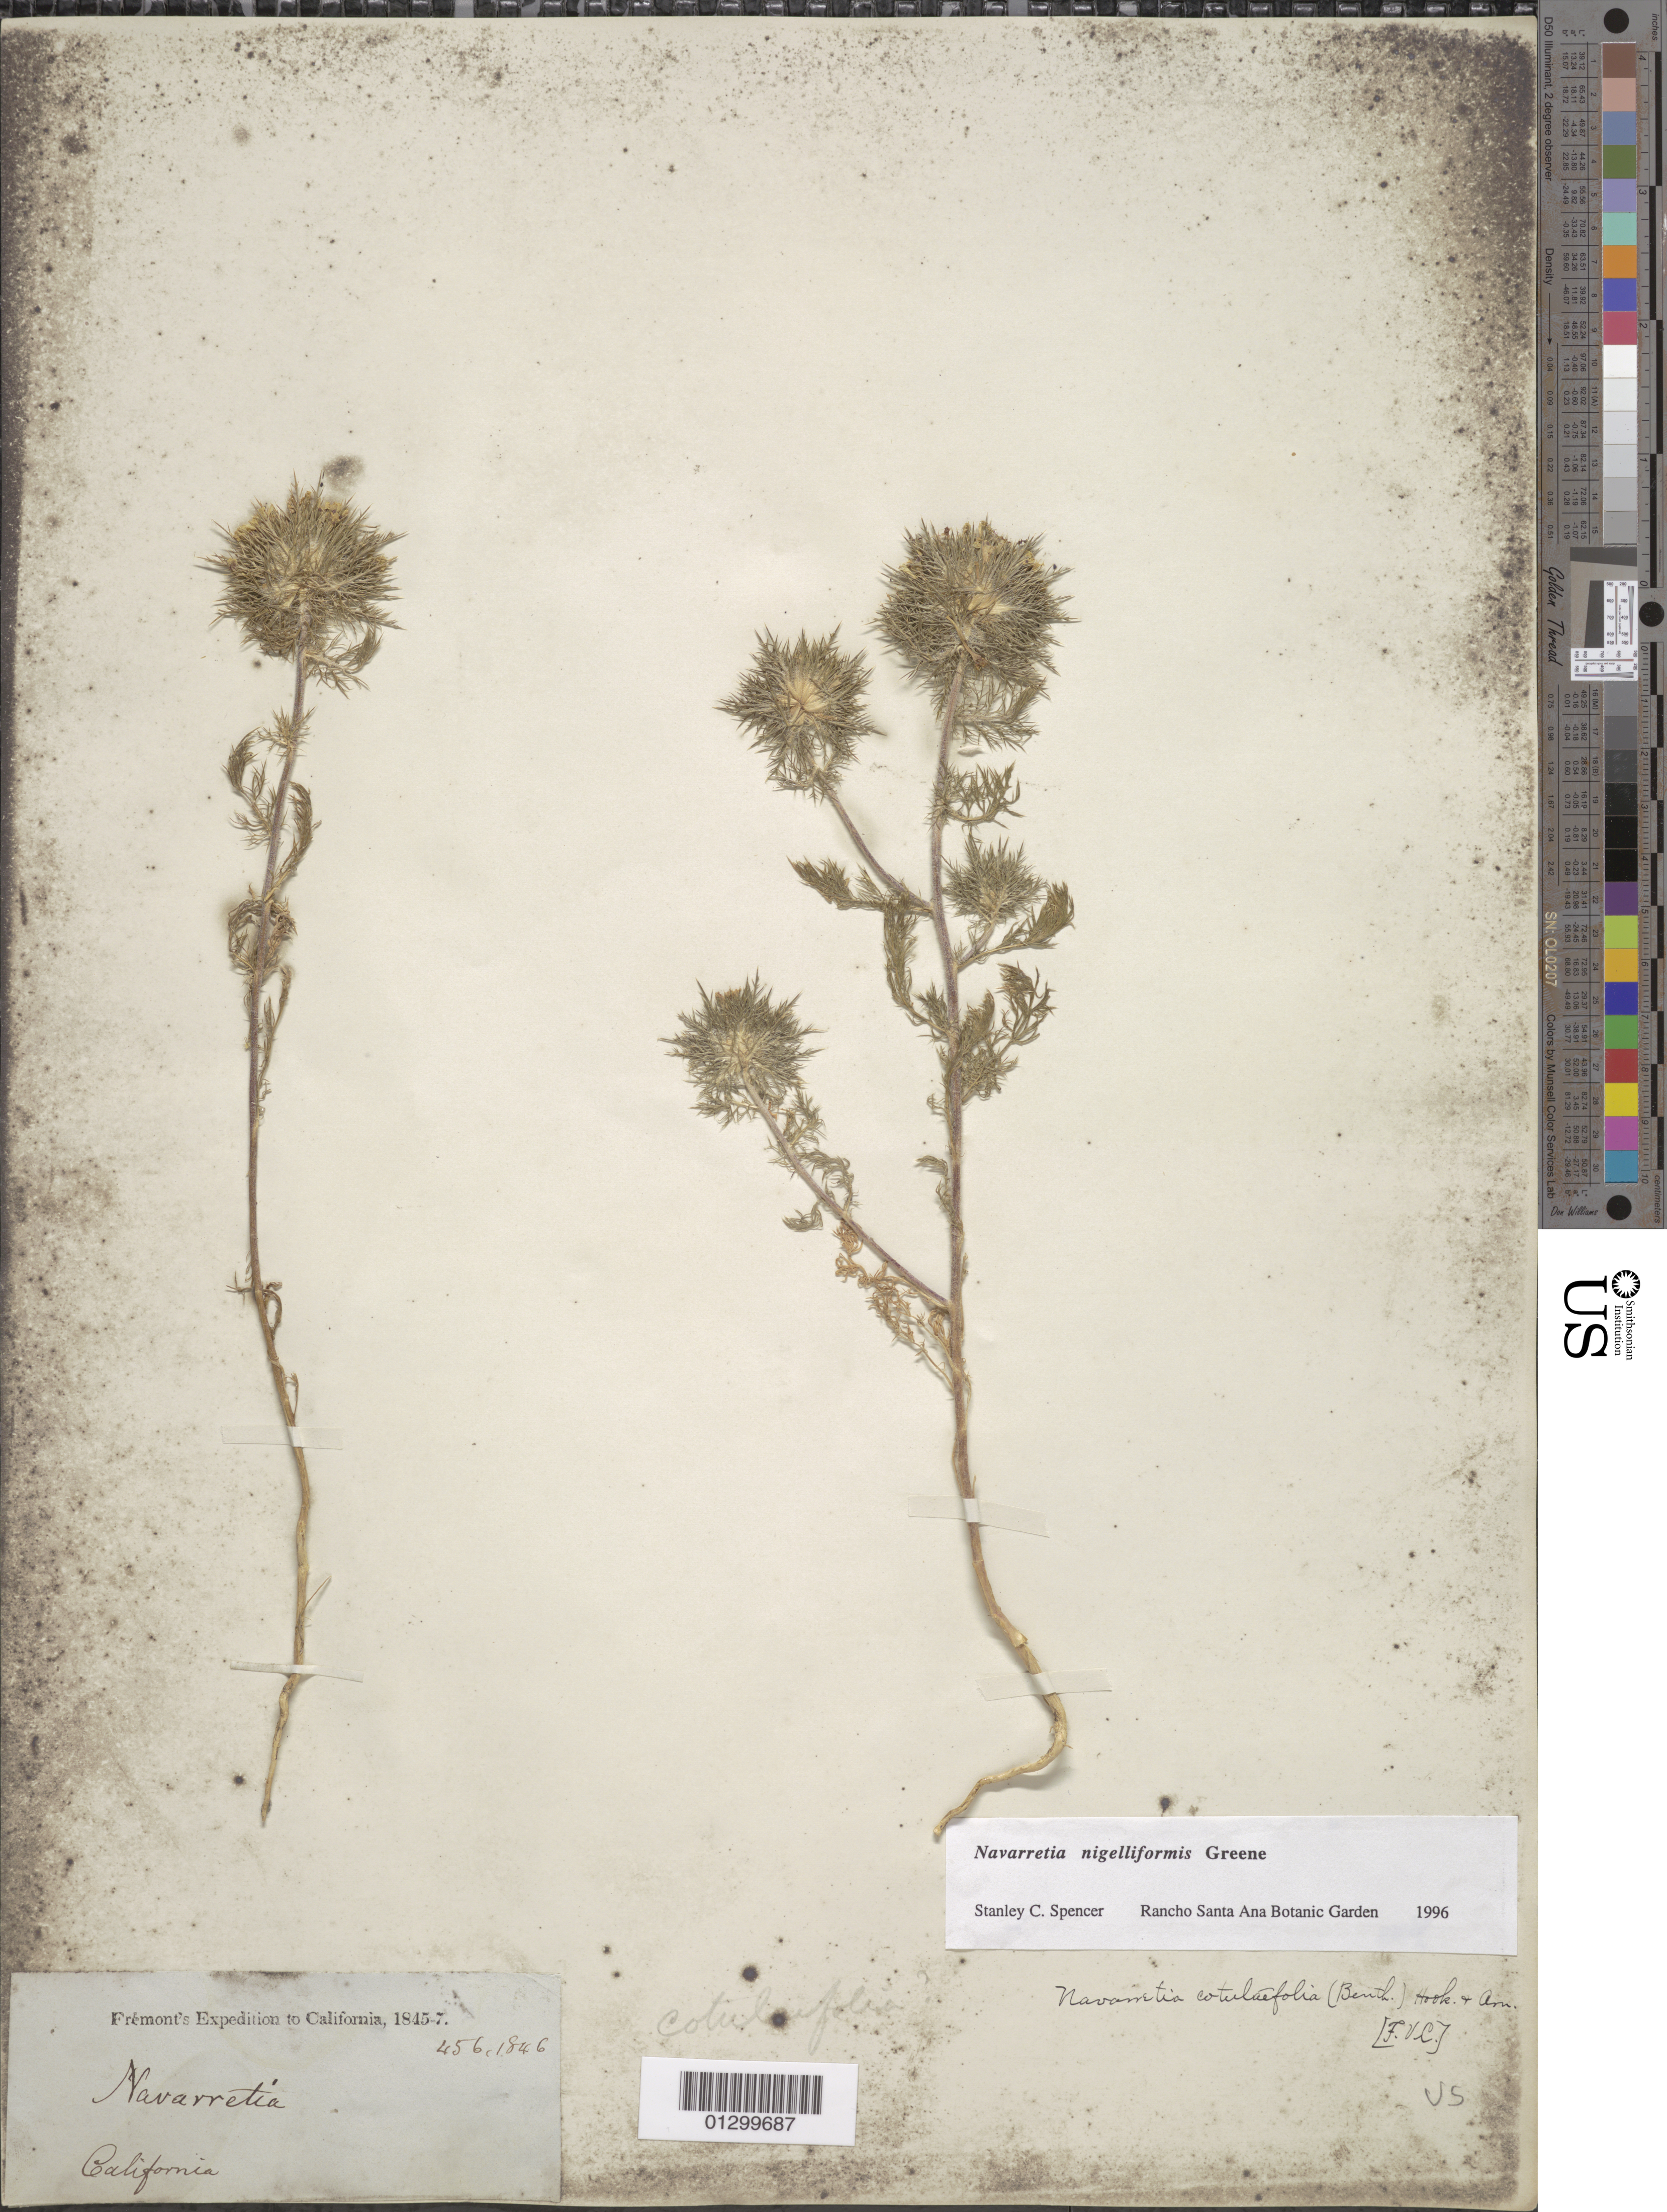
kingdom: Plantae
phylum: Tracheophyta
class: Magnoliopsida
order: Ericales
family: Polemoniaceae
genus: Navarretia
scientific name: Navarretia nigelliformis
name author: Greene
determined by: Spencer, S. C.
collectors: J. C. Frémont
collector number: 456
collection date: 1846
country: United States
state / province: California